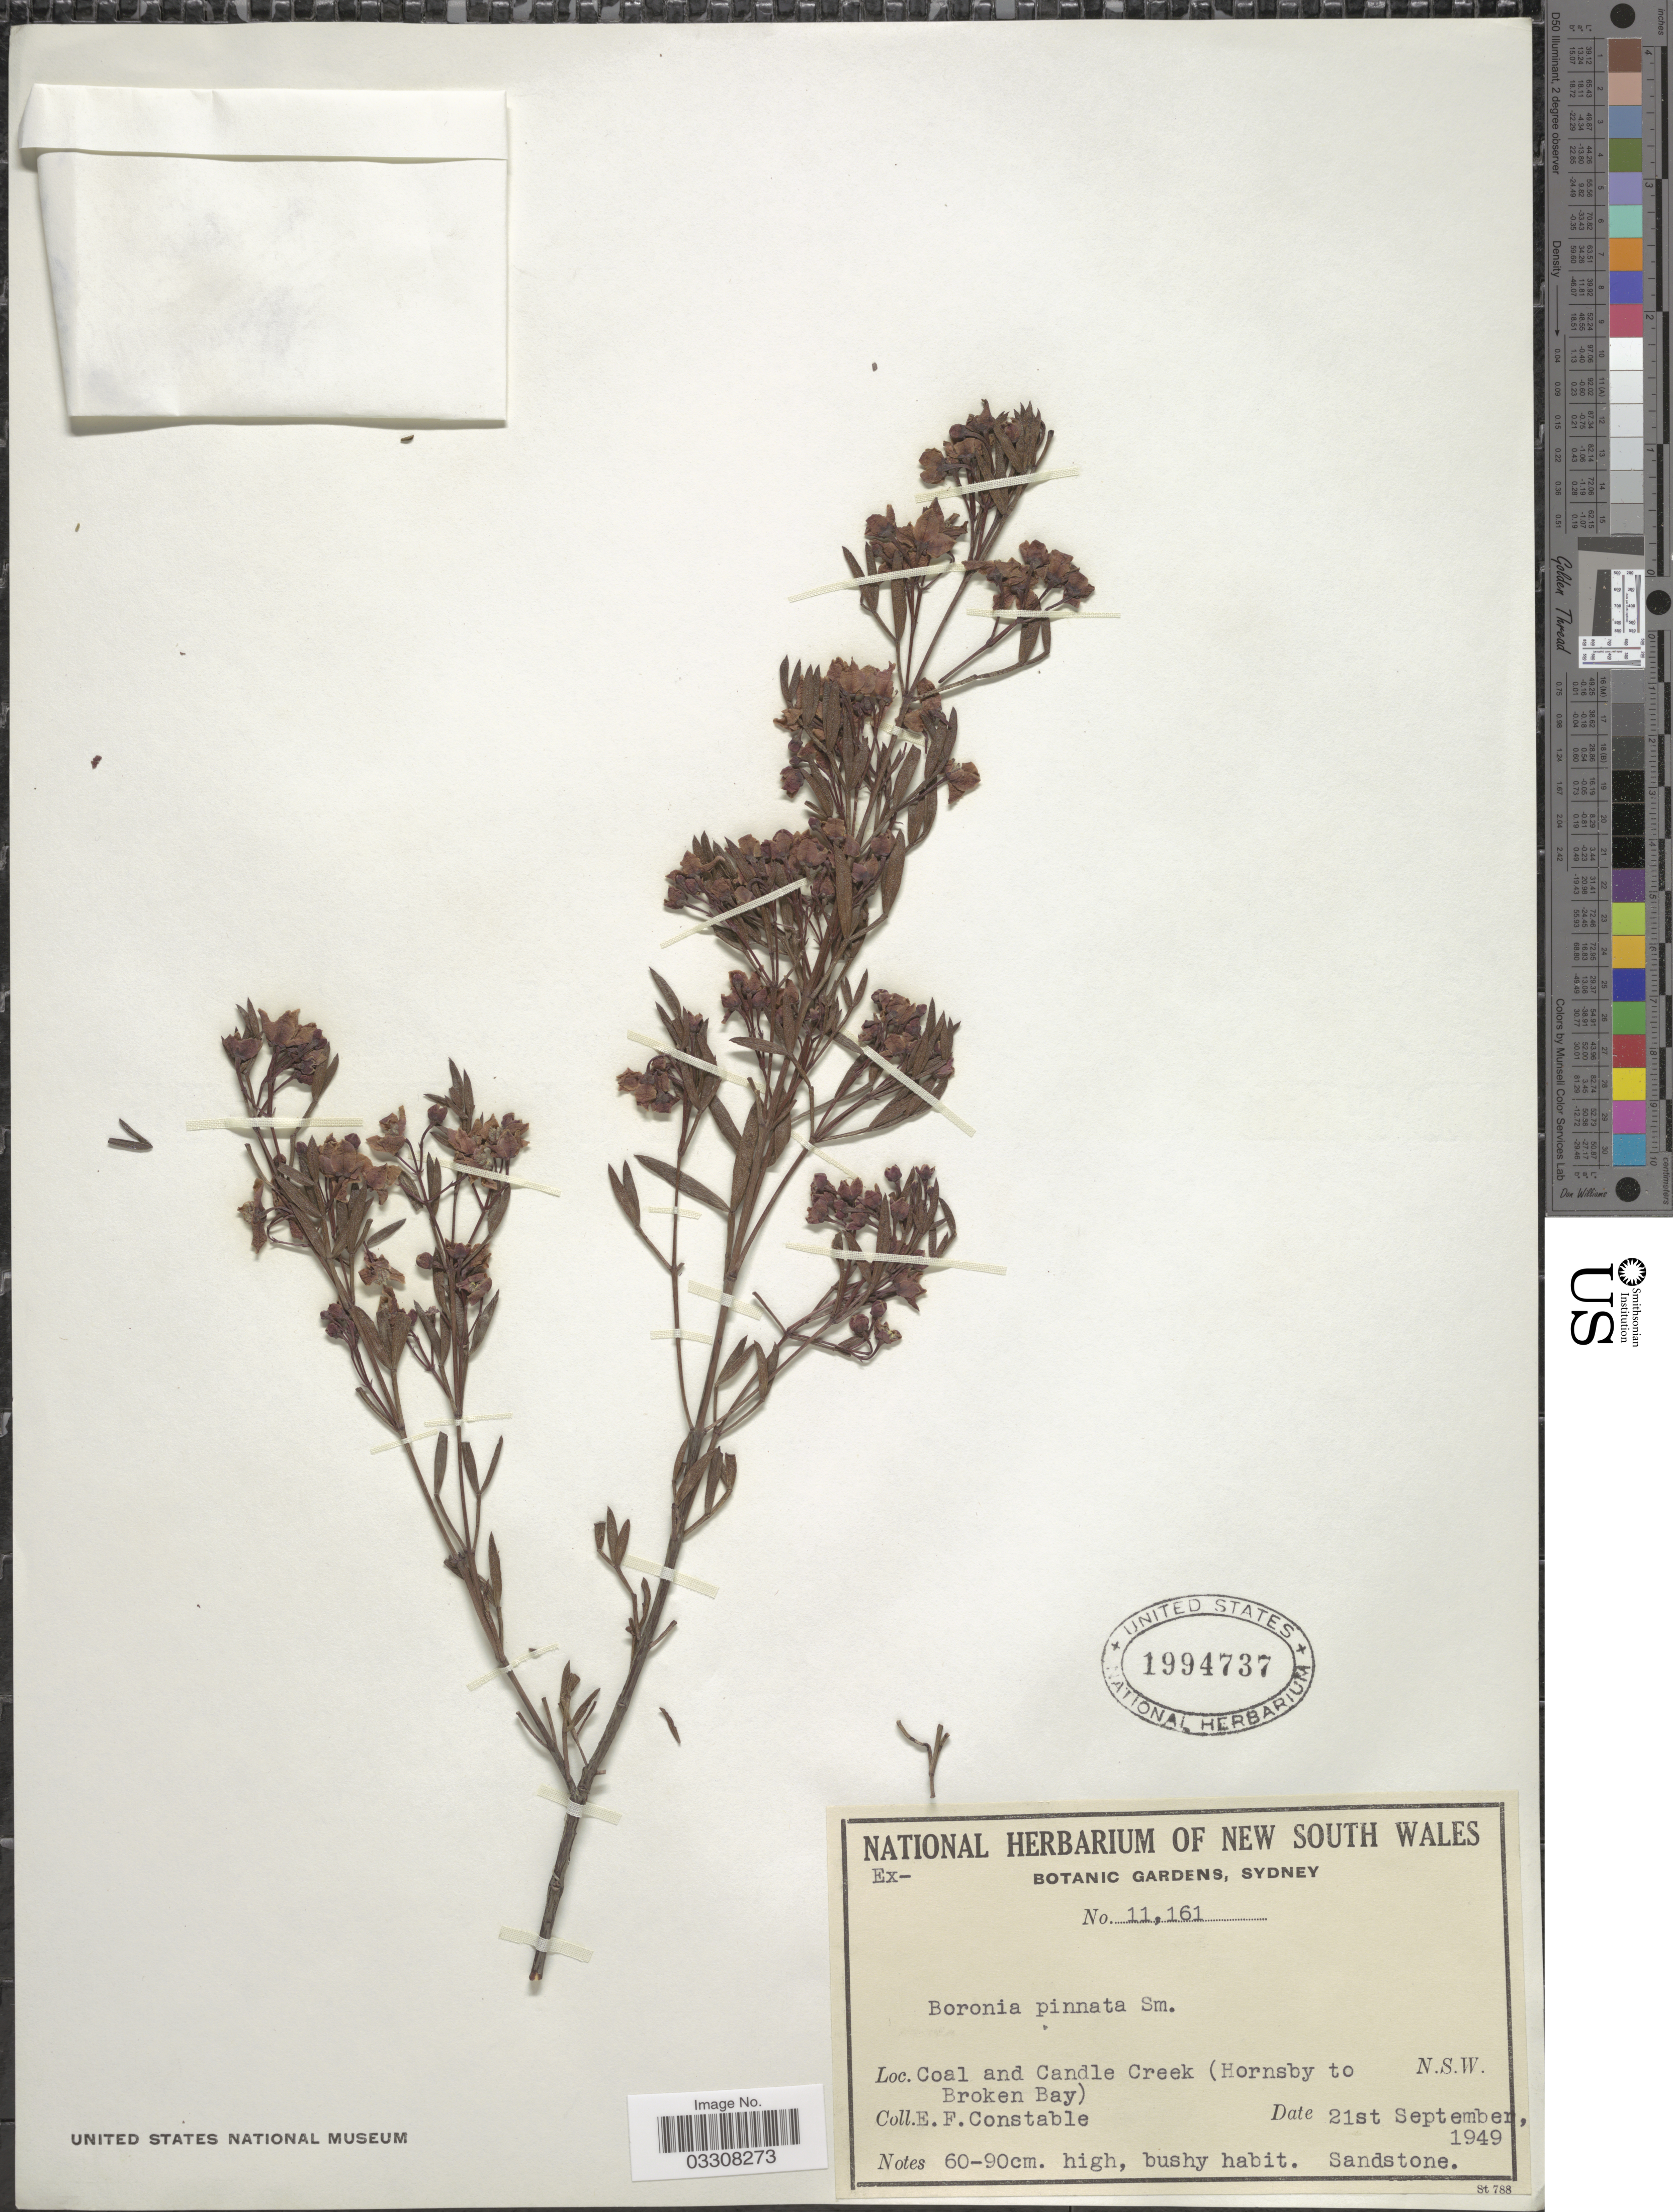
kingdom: Plantae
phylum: Tracheophyta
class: Magnoliopsida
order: Sapindales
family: Rutaceae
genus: Boronia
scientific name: Boronia pinnata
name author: Sm.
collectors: E. F. Constable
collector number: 11161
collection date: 1949-09-21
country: Australia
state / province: New South Wales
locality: Coal and Candle Creek (Hornsby to Broken Bay).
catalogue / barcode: US 1994737